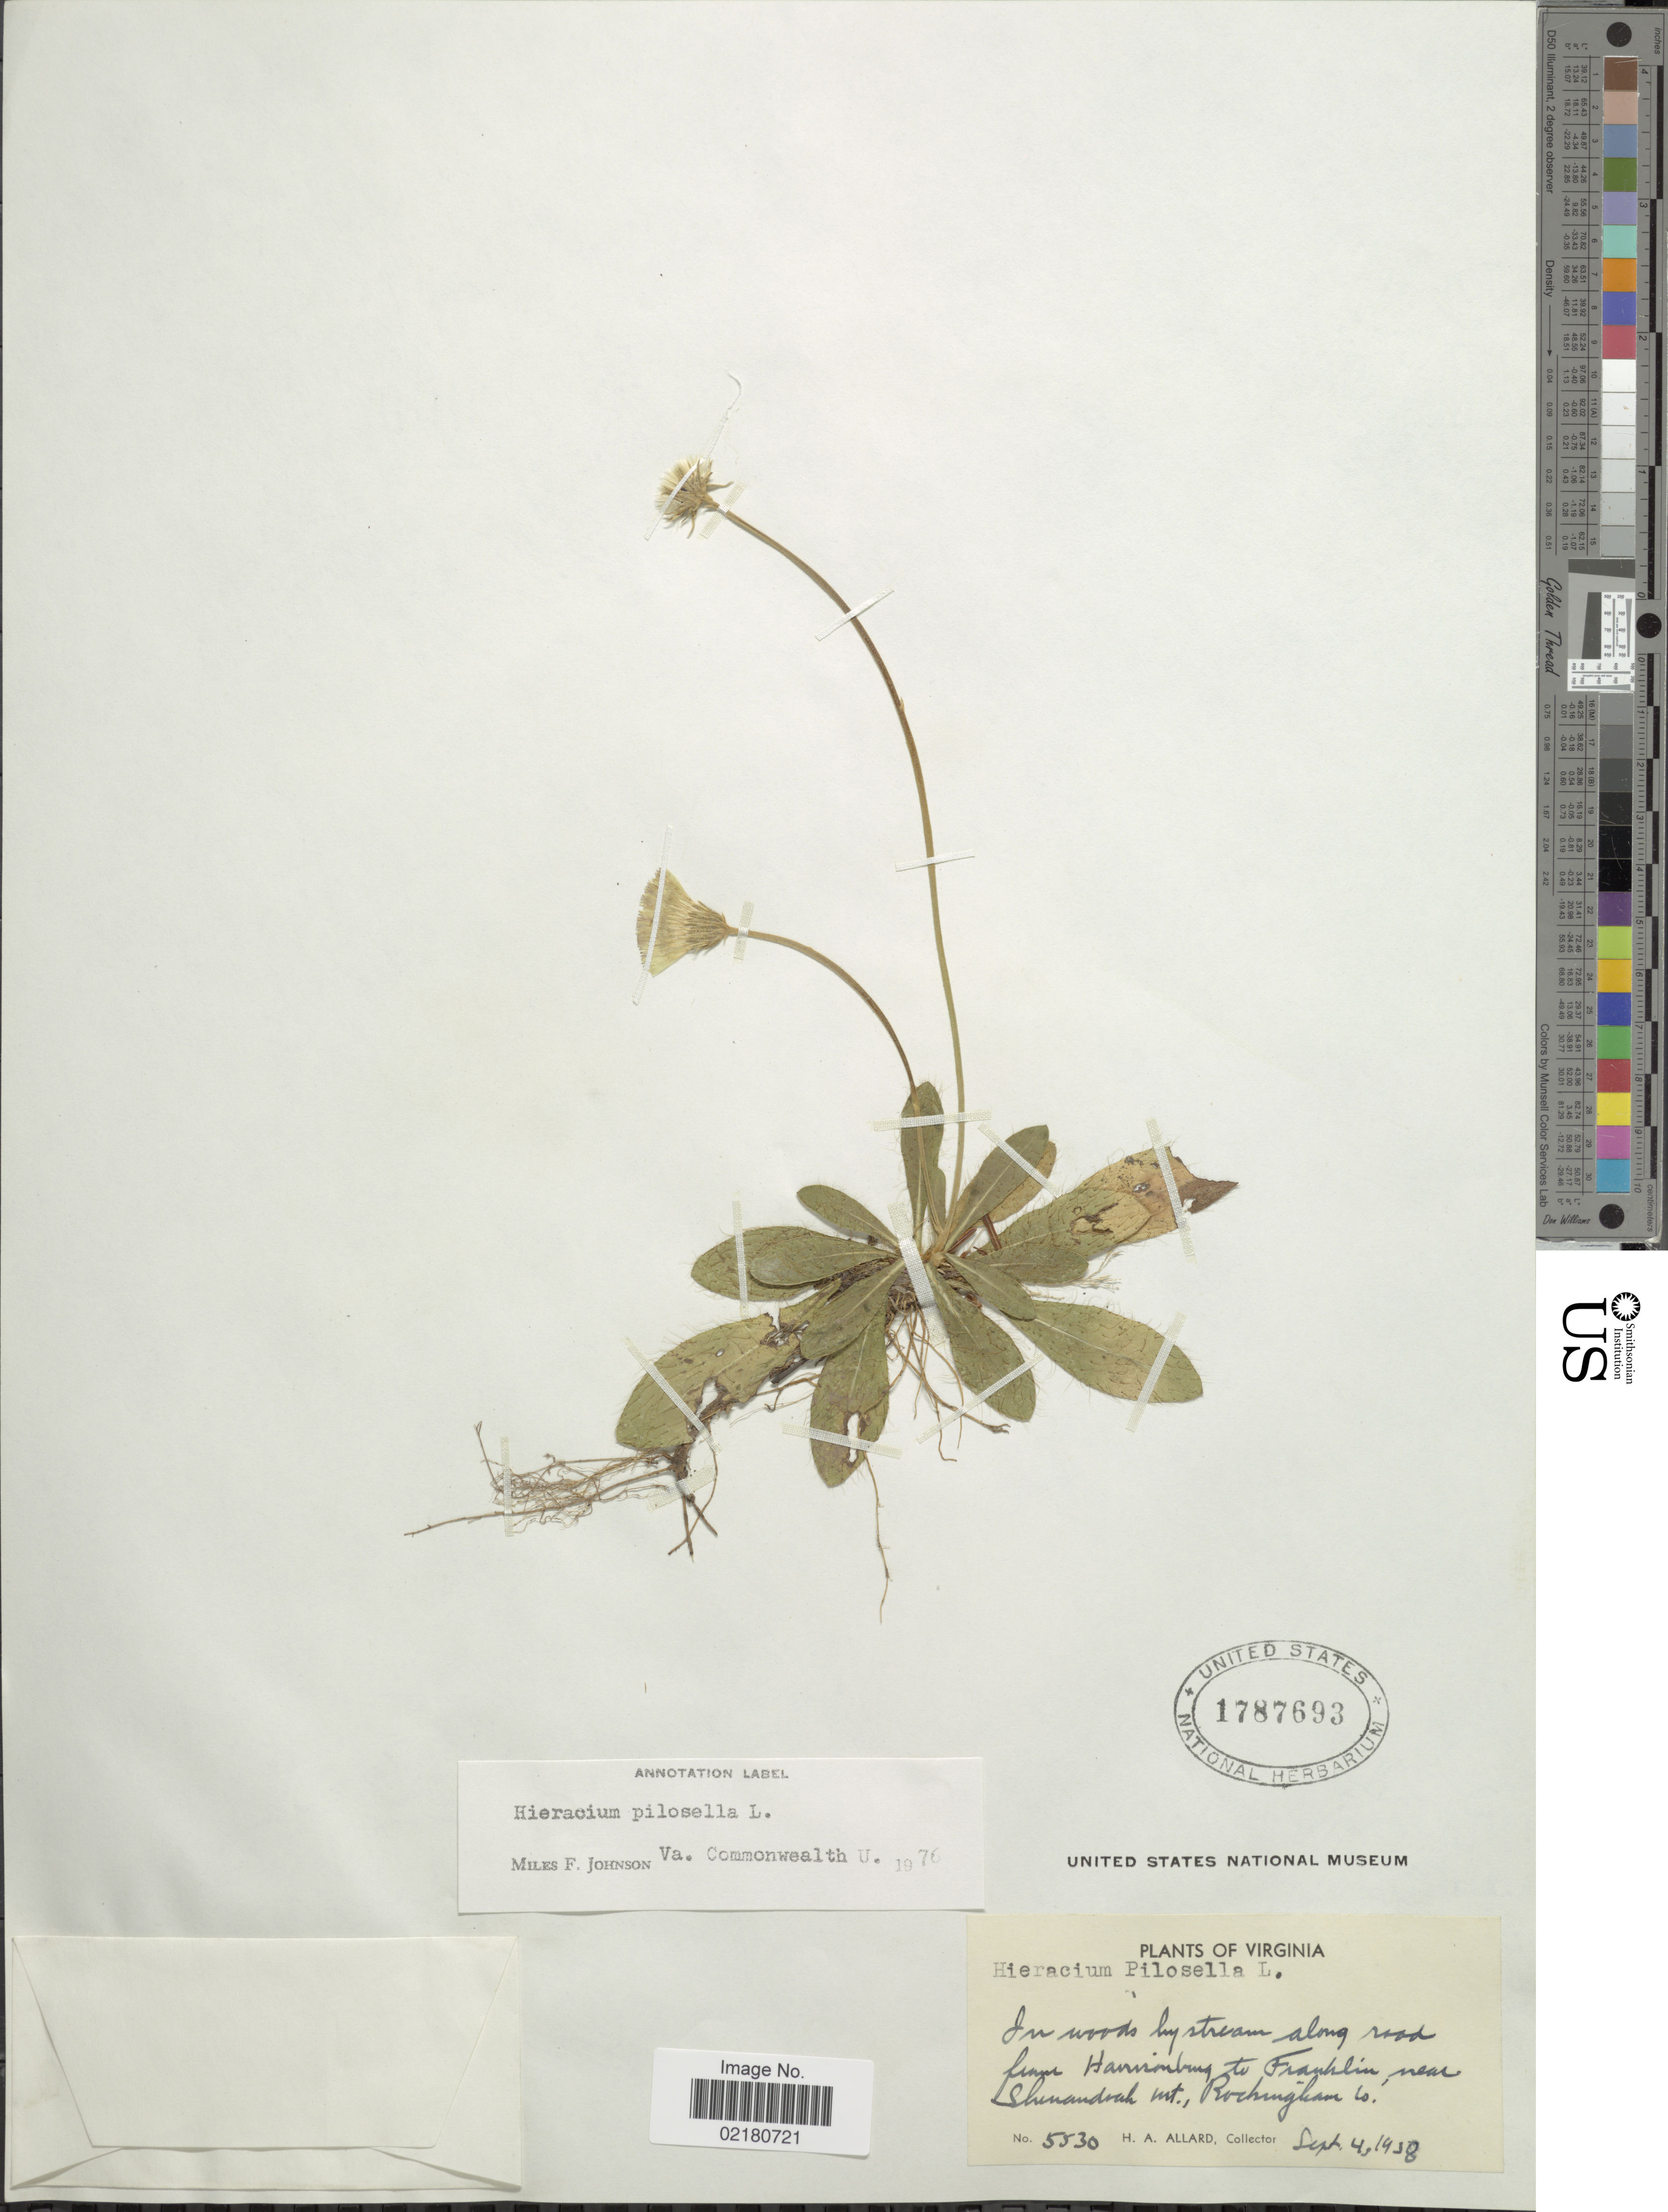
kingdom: Plantae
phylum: Tracheophyta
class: Magnoliopsida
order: Asterales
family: Asteraceae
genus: Pilosella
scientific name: Pilosella officinarum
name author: Vaill.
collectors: H. A. Allard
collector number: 5530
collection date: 1958-09-04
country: United States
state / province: Virginia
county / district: Rockingham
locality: Virginia, In woods by stream along road from Harrisonburg to Franklin near Shenandoah Mt. Rockingham Co.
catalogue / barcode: US 1787693